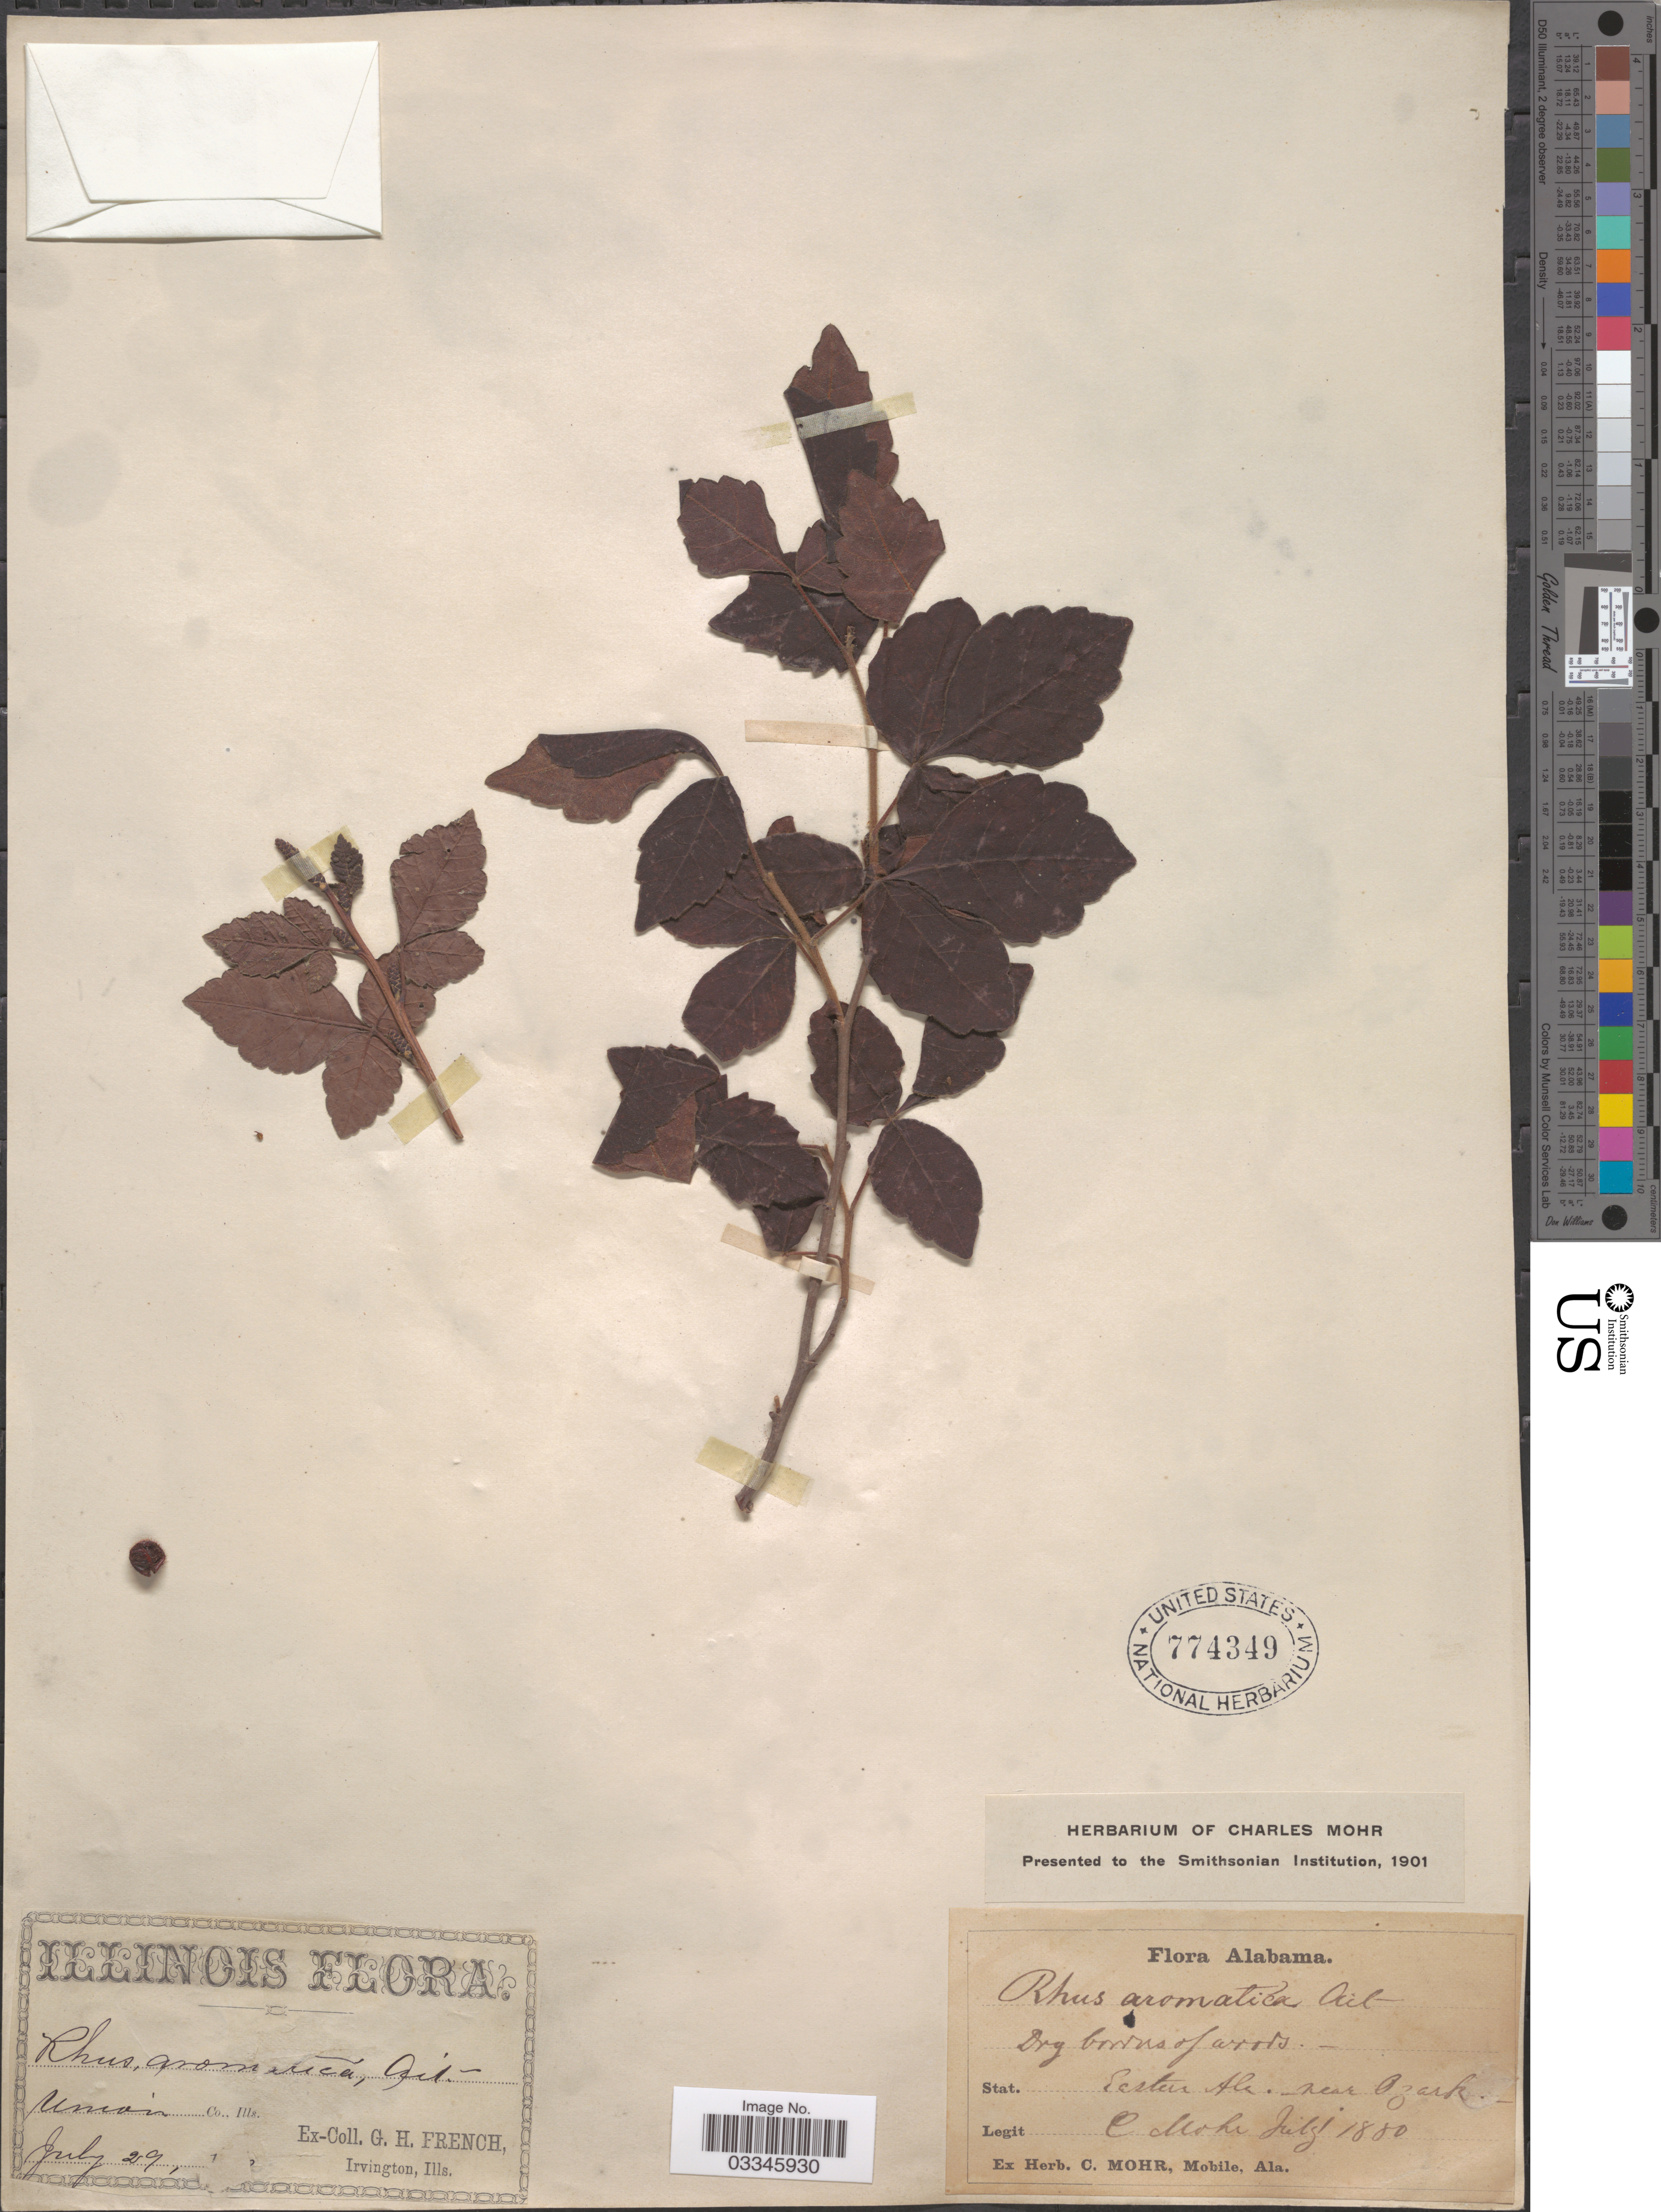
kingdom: Plantae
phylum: Tracheophyta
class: Magnoliopsida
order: Sapindales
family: Anacardiaceae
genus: Rhus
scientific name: Rhus crenata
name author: Thunb.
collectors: G. H. French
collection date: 1892-07-29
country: United States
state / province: Illinois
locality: Union Co.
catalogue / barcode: US 774349-2